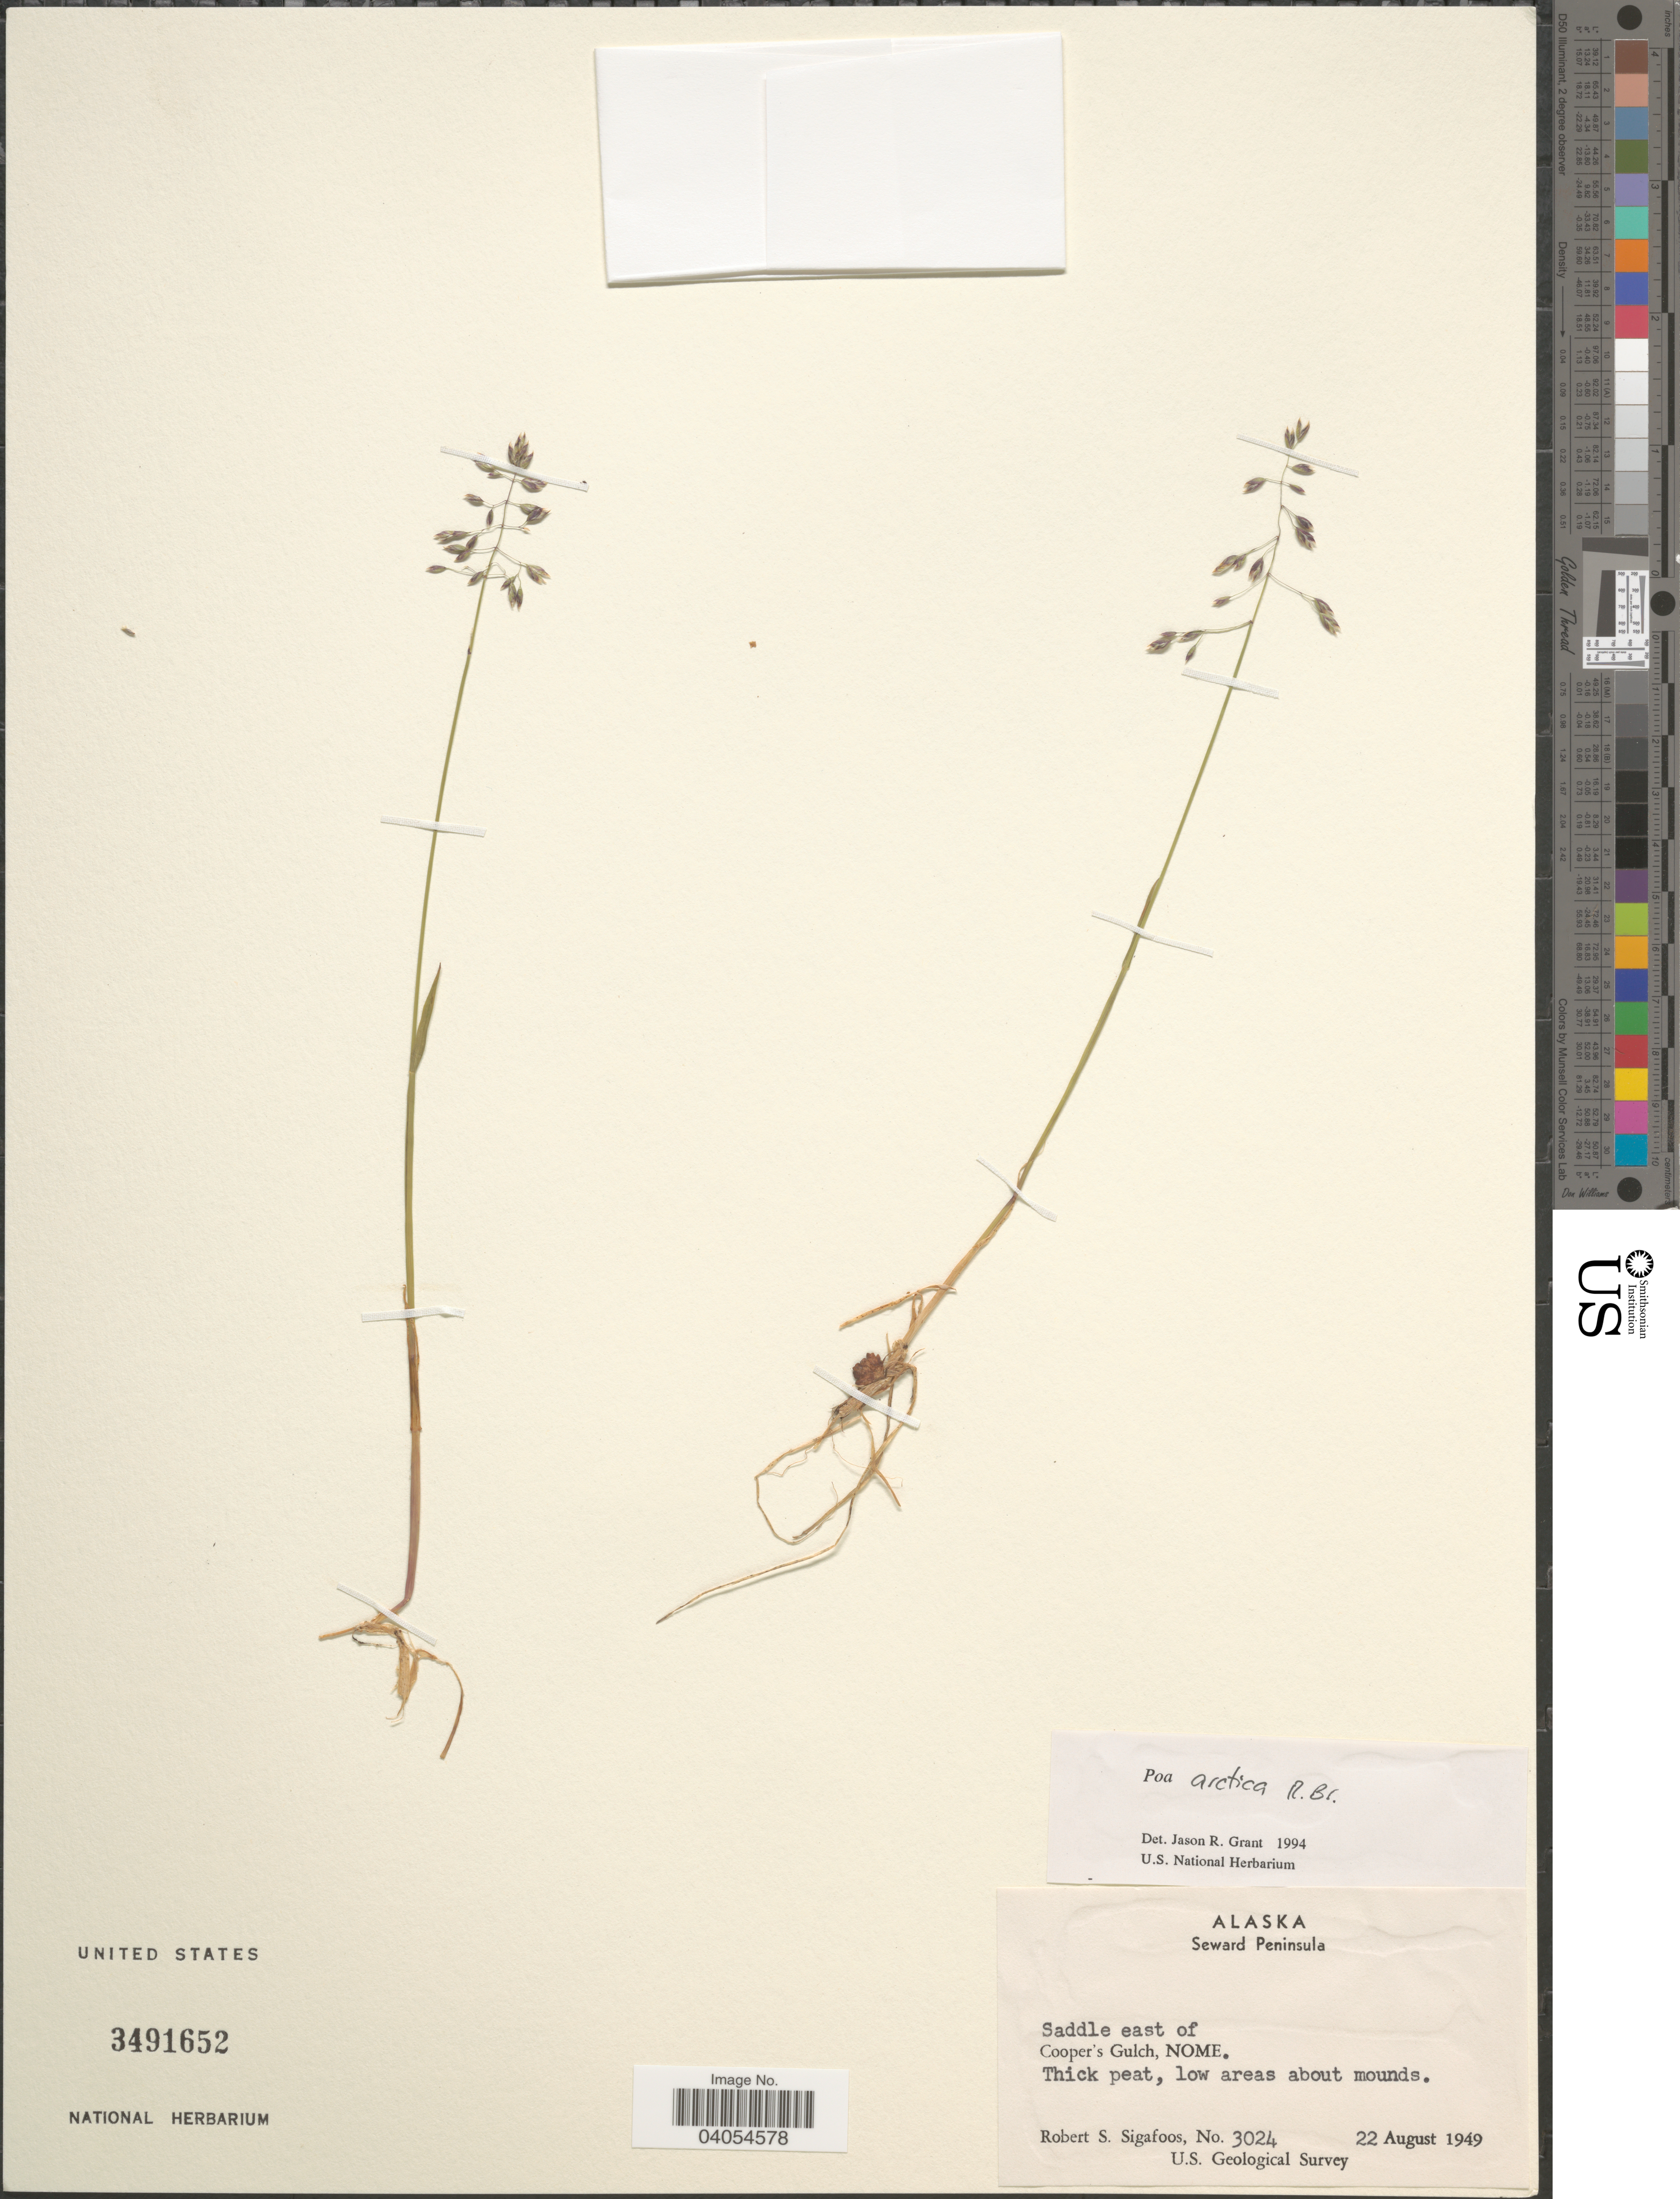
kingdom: Plantae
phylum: Tracheophyta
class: Liliopsida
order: Poales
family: Poaceae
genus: Poa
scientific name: Poa arctica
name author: R. Br.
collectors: R. Sigafoos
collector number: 3024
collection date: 1949-08-22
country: United States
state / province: Alaska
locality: Seward Peninsula. Saddle east of Cooper's Gulch, Nome.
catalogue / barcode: US 3491652